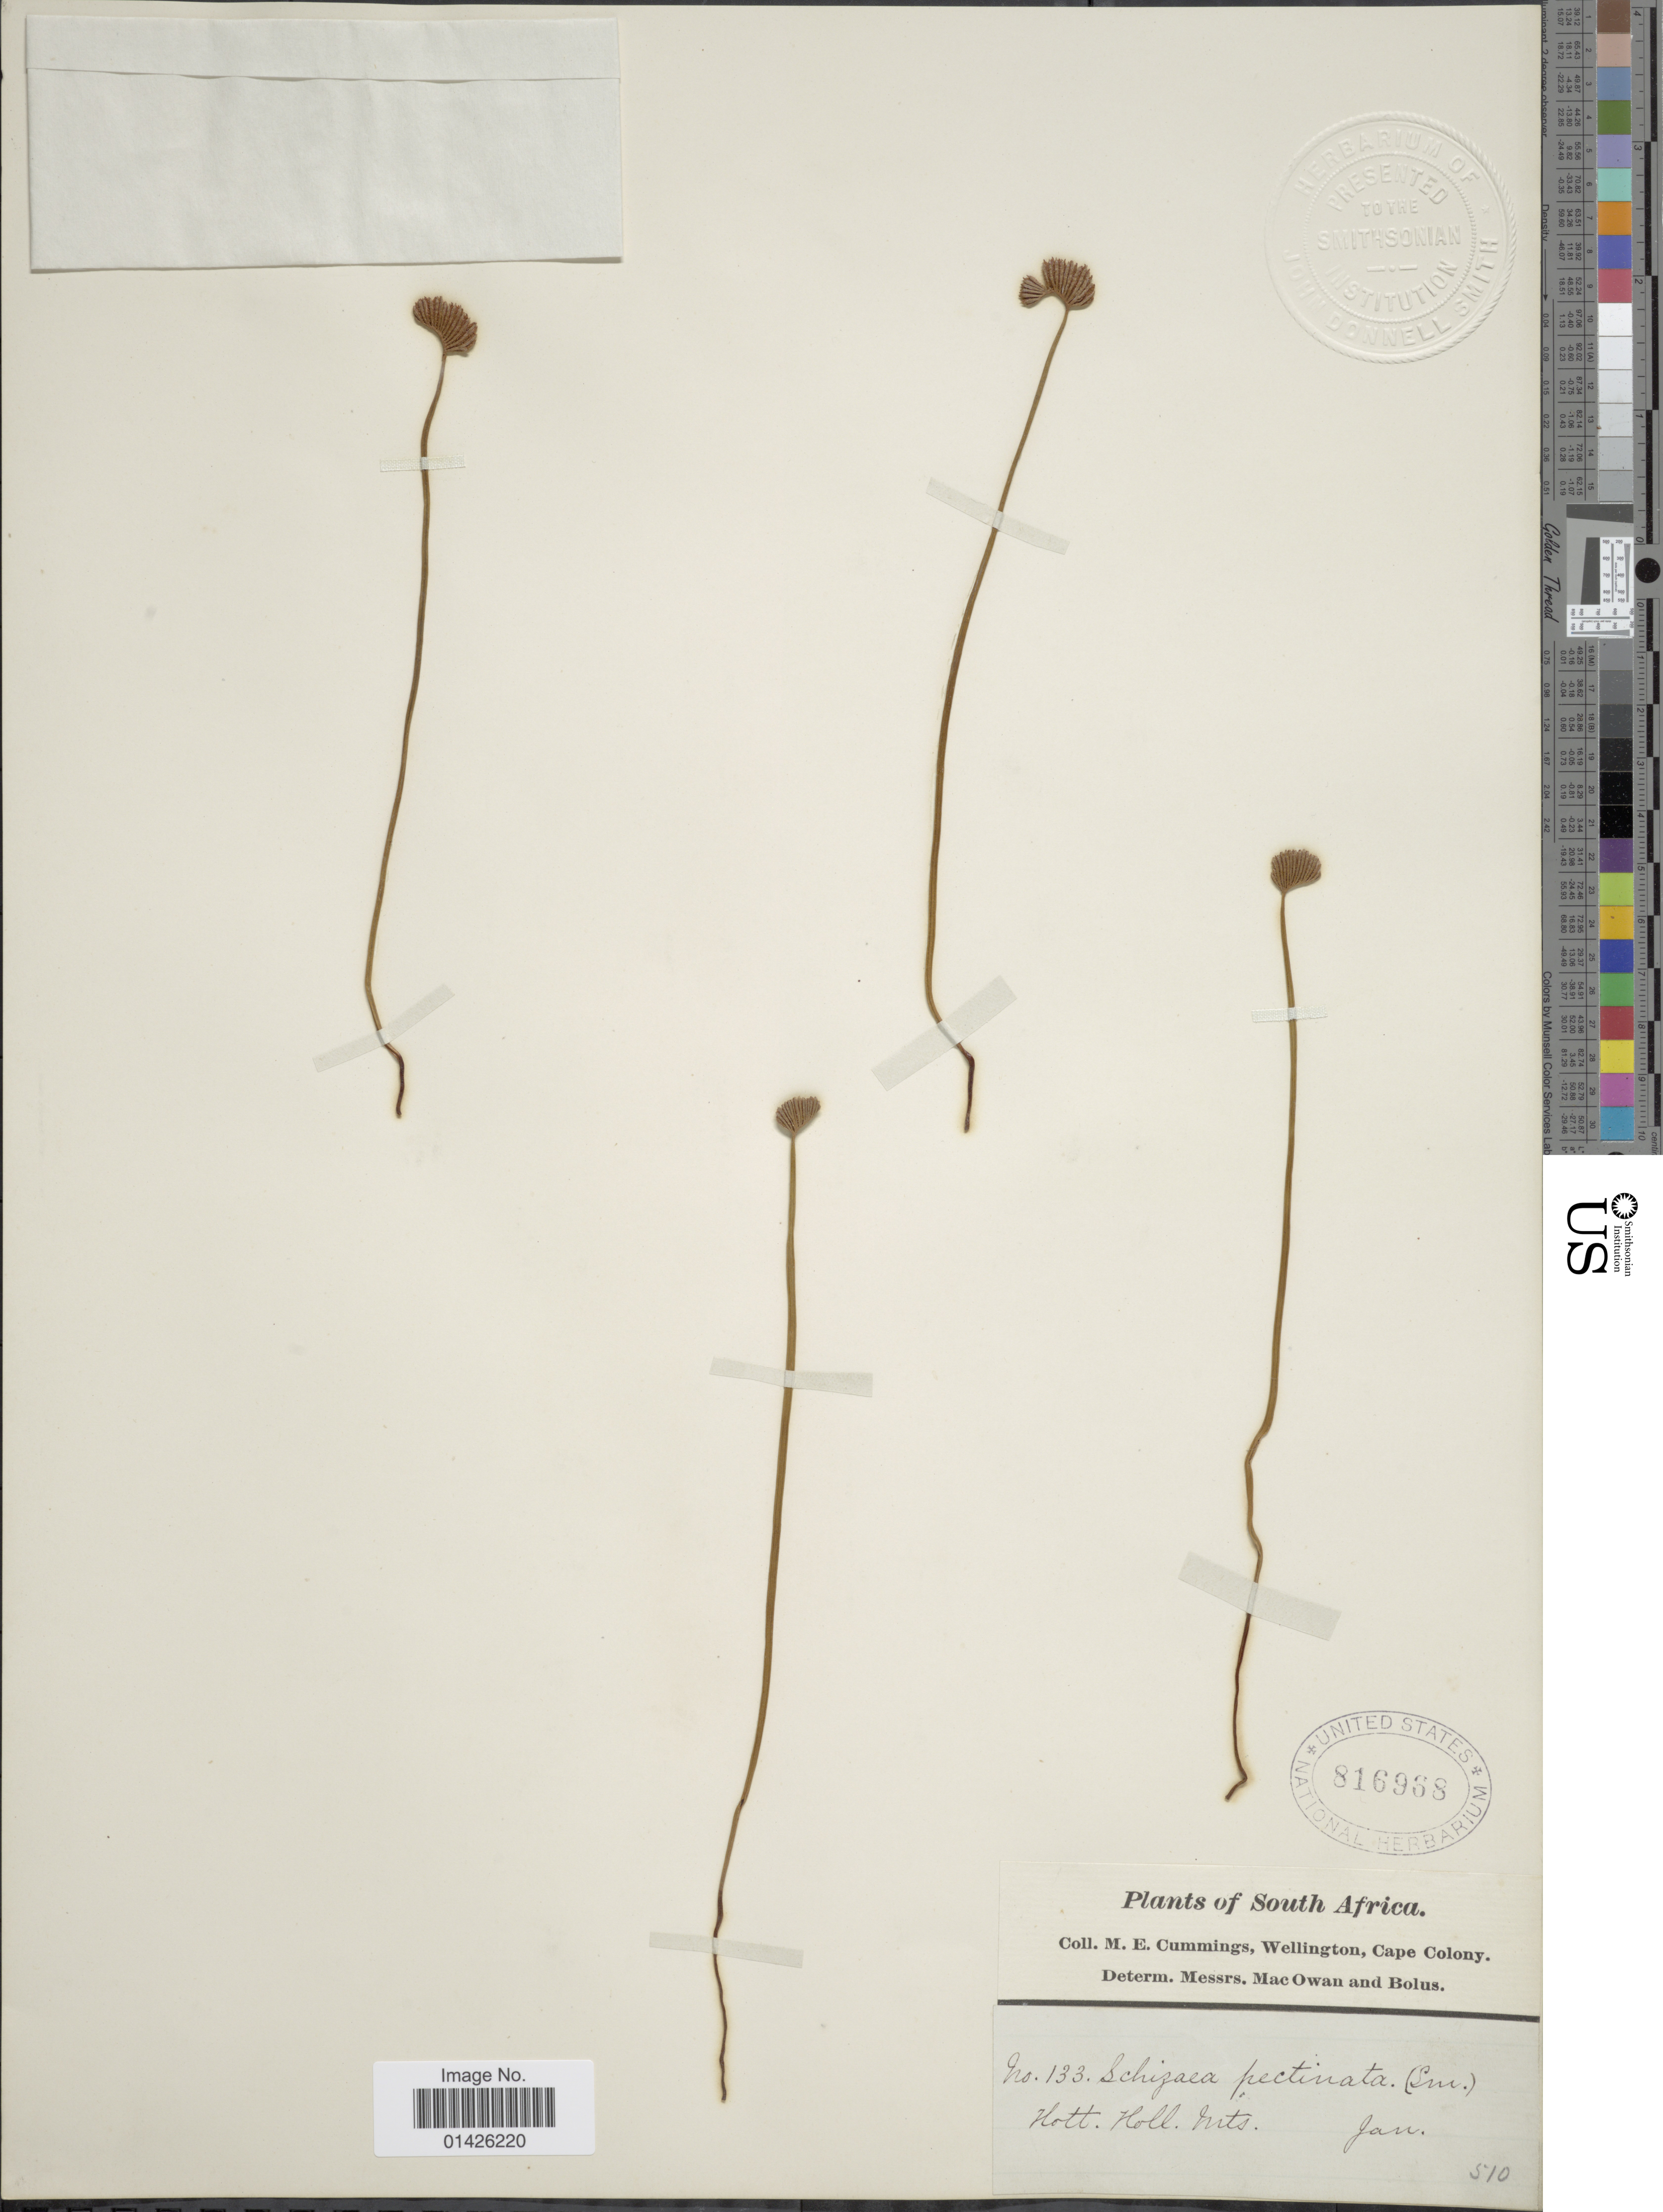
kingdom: Plantae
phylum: Tracheophyta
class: Polypodiopsida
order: Schizaeales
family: Schizaeaceae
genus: Schizaea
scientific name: Schizaea pectinata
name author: (L.) Sw.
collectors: M. E. Cummings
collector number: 133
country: South Africa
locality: Hott Holl Mts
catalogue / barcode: US 816968